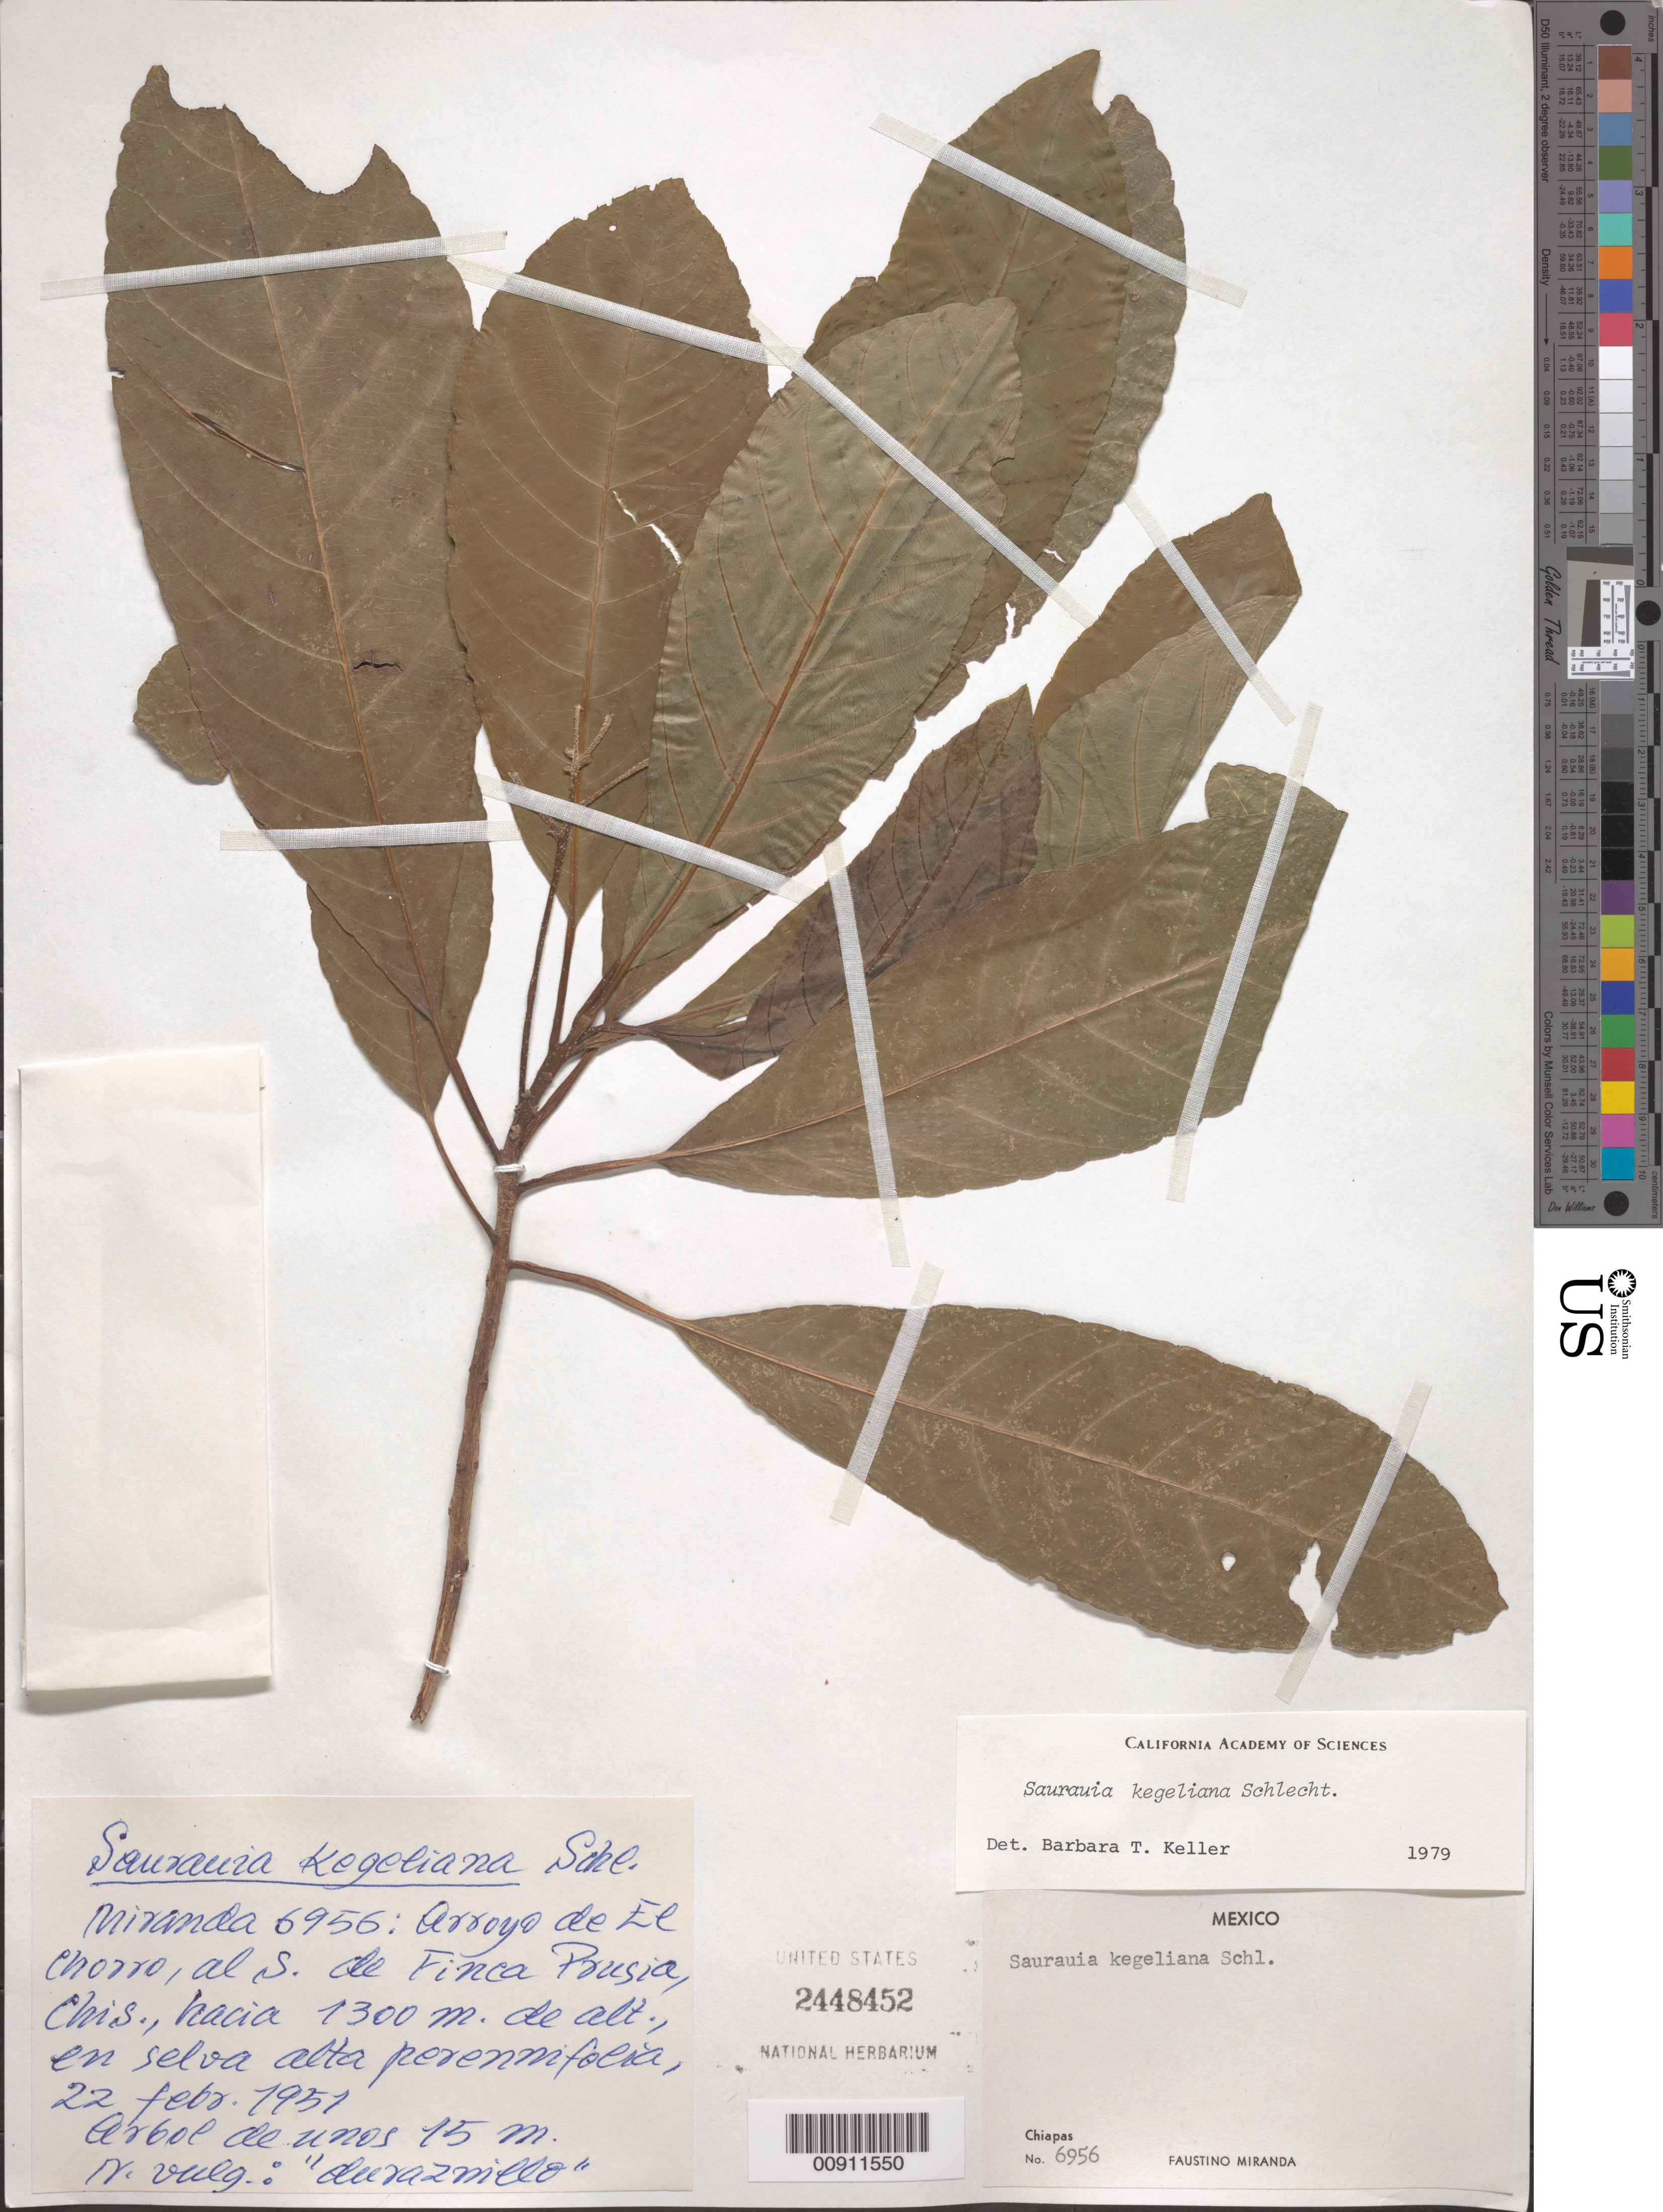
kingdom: Plantae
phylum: Tracheophyta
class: Magnoliopsida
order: Ericales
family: Actinidiaceae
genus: Saurauia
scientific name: Saurauia kegeliana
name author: Schltdl.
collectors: Miranda G., F.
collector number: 6956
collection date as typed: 22 Feb 1951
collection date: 1951-02-22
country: Mexico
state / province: Chiapas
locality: Arroyo de El Chorro, al S de Finca Prusia, Chiapas.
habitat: Selva alta perennifolia.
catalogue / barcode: US 2448452